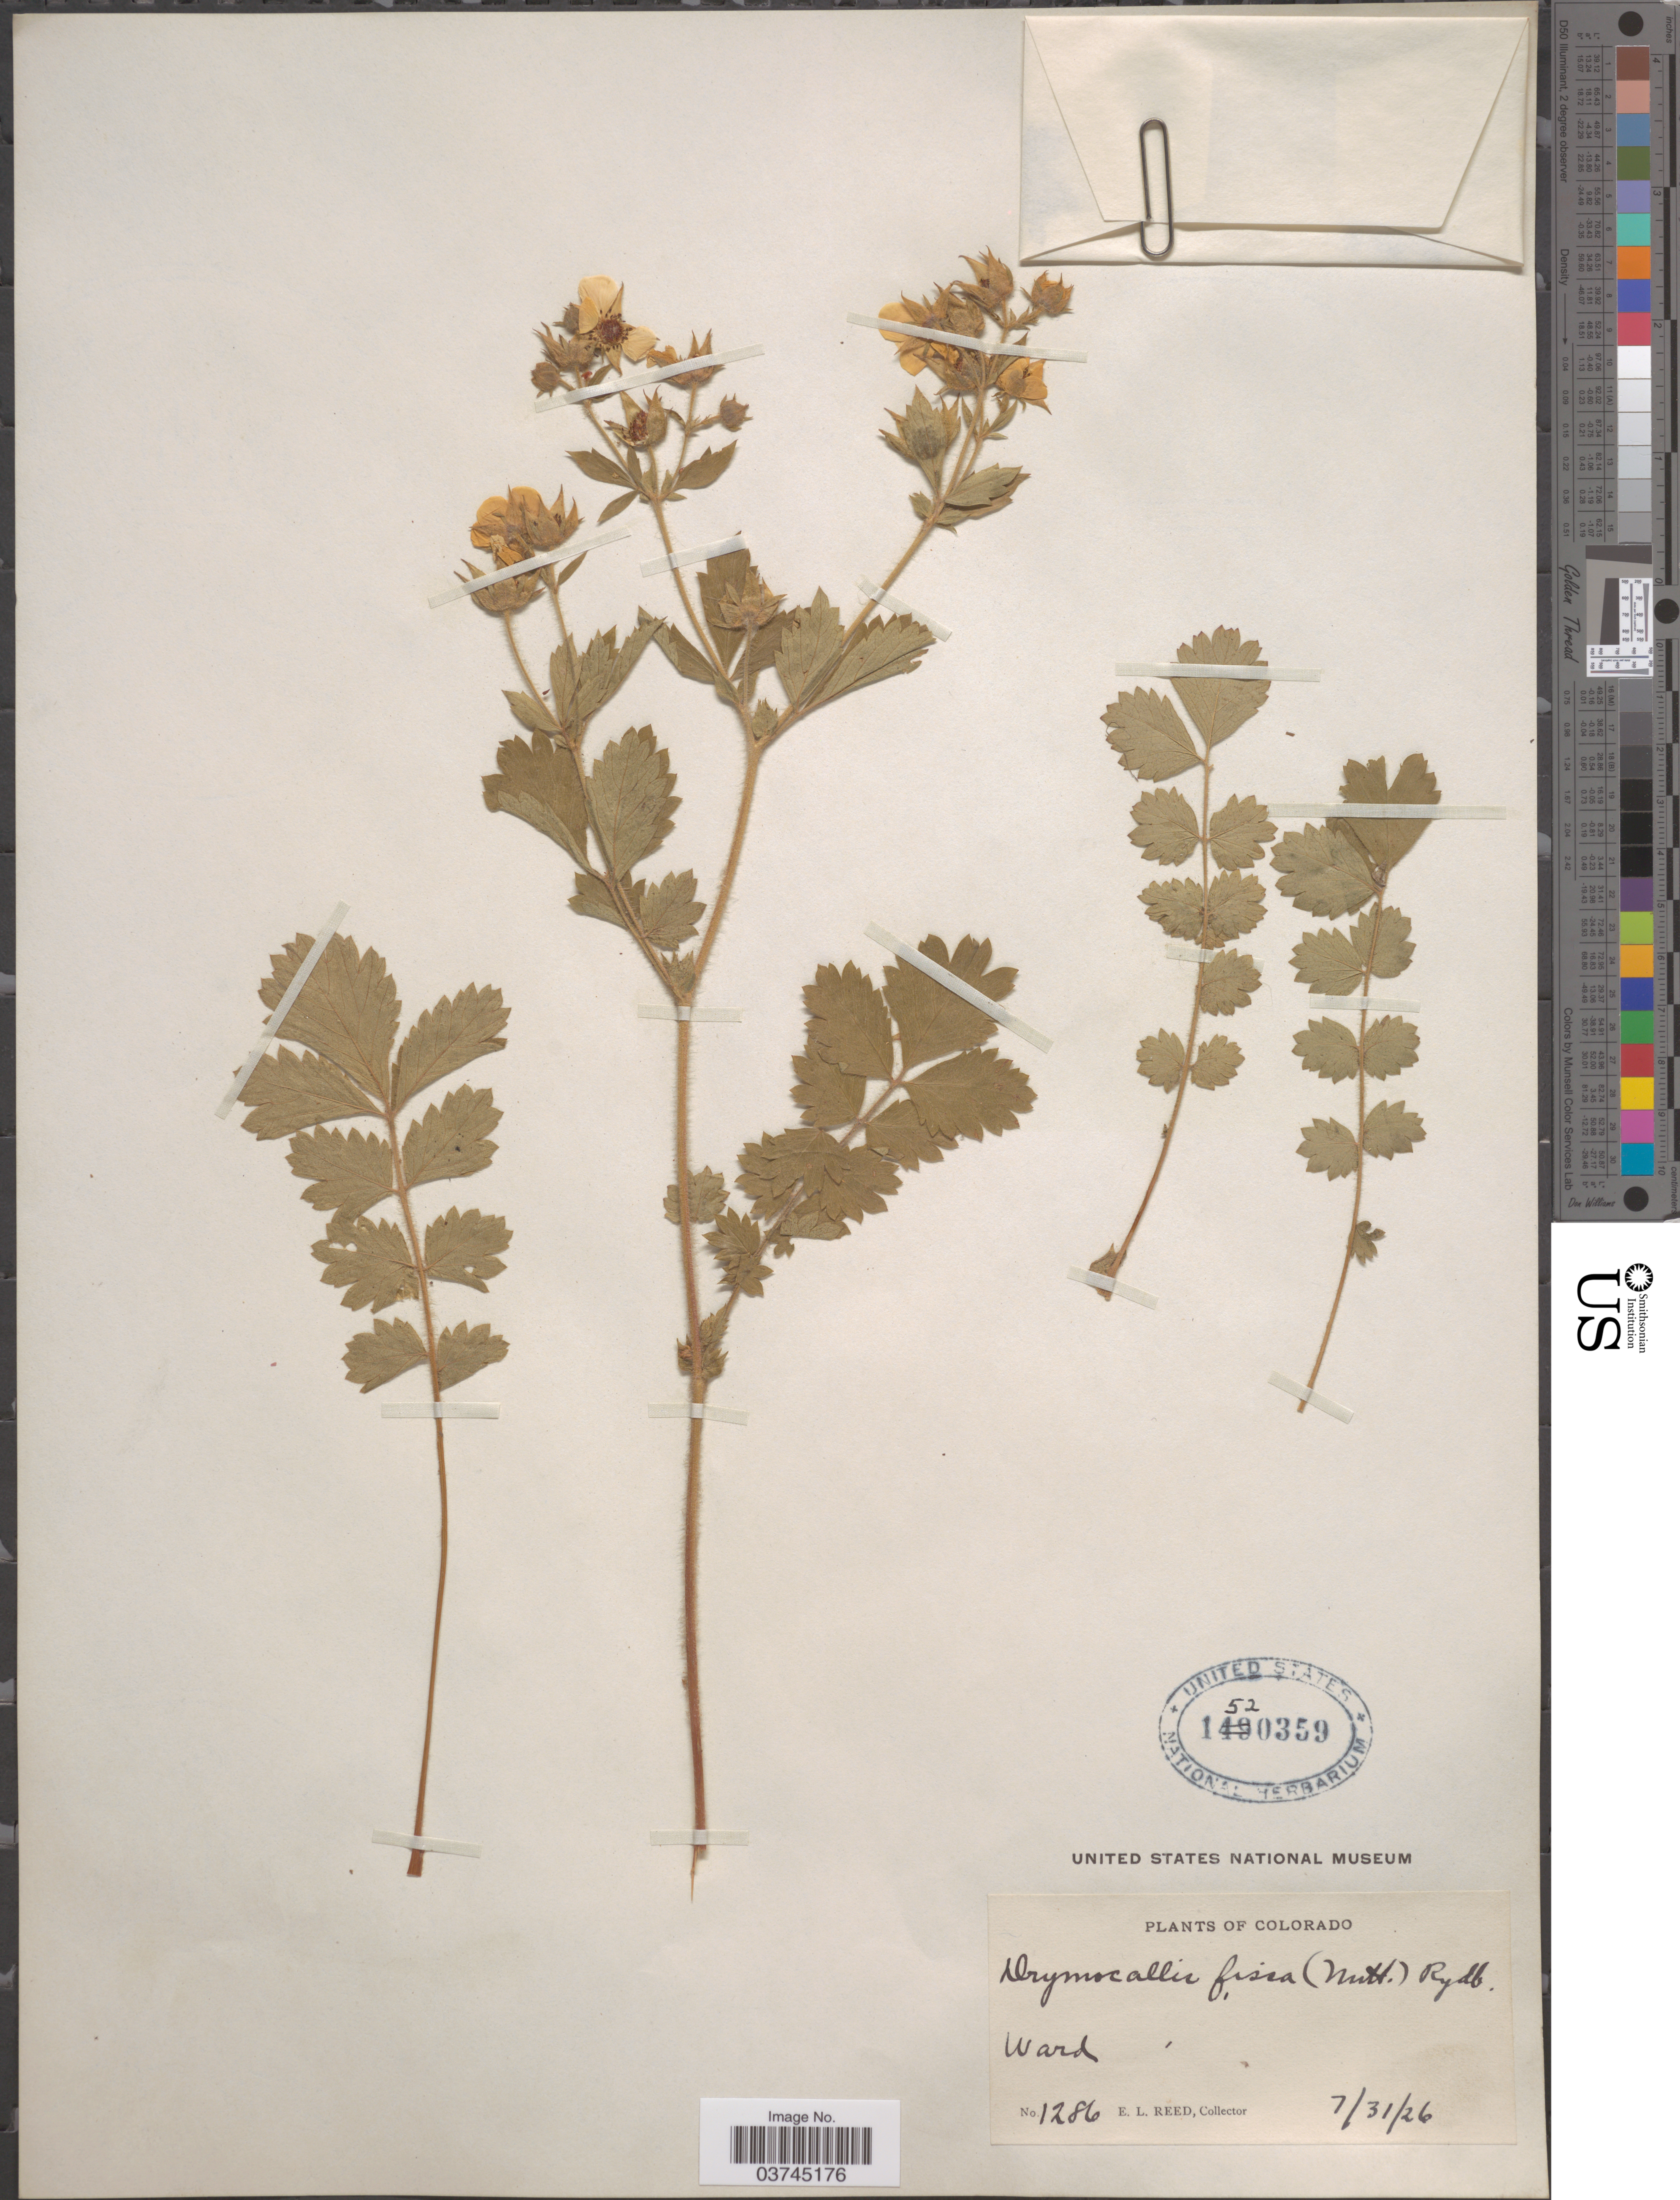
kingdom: Plantae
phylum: Tracheophyta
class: Magnoliopsida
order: Rosales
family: Rosaceae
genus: Drymocallis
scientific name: Drymocallis fissa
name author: (Nutt.) Rydb.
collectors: E. Reed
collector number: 1286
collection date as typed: Transcribed d/m/y: 31/7/26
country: United States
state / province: Colorado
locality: Ward.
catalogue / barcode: US 1520359